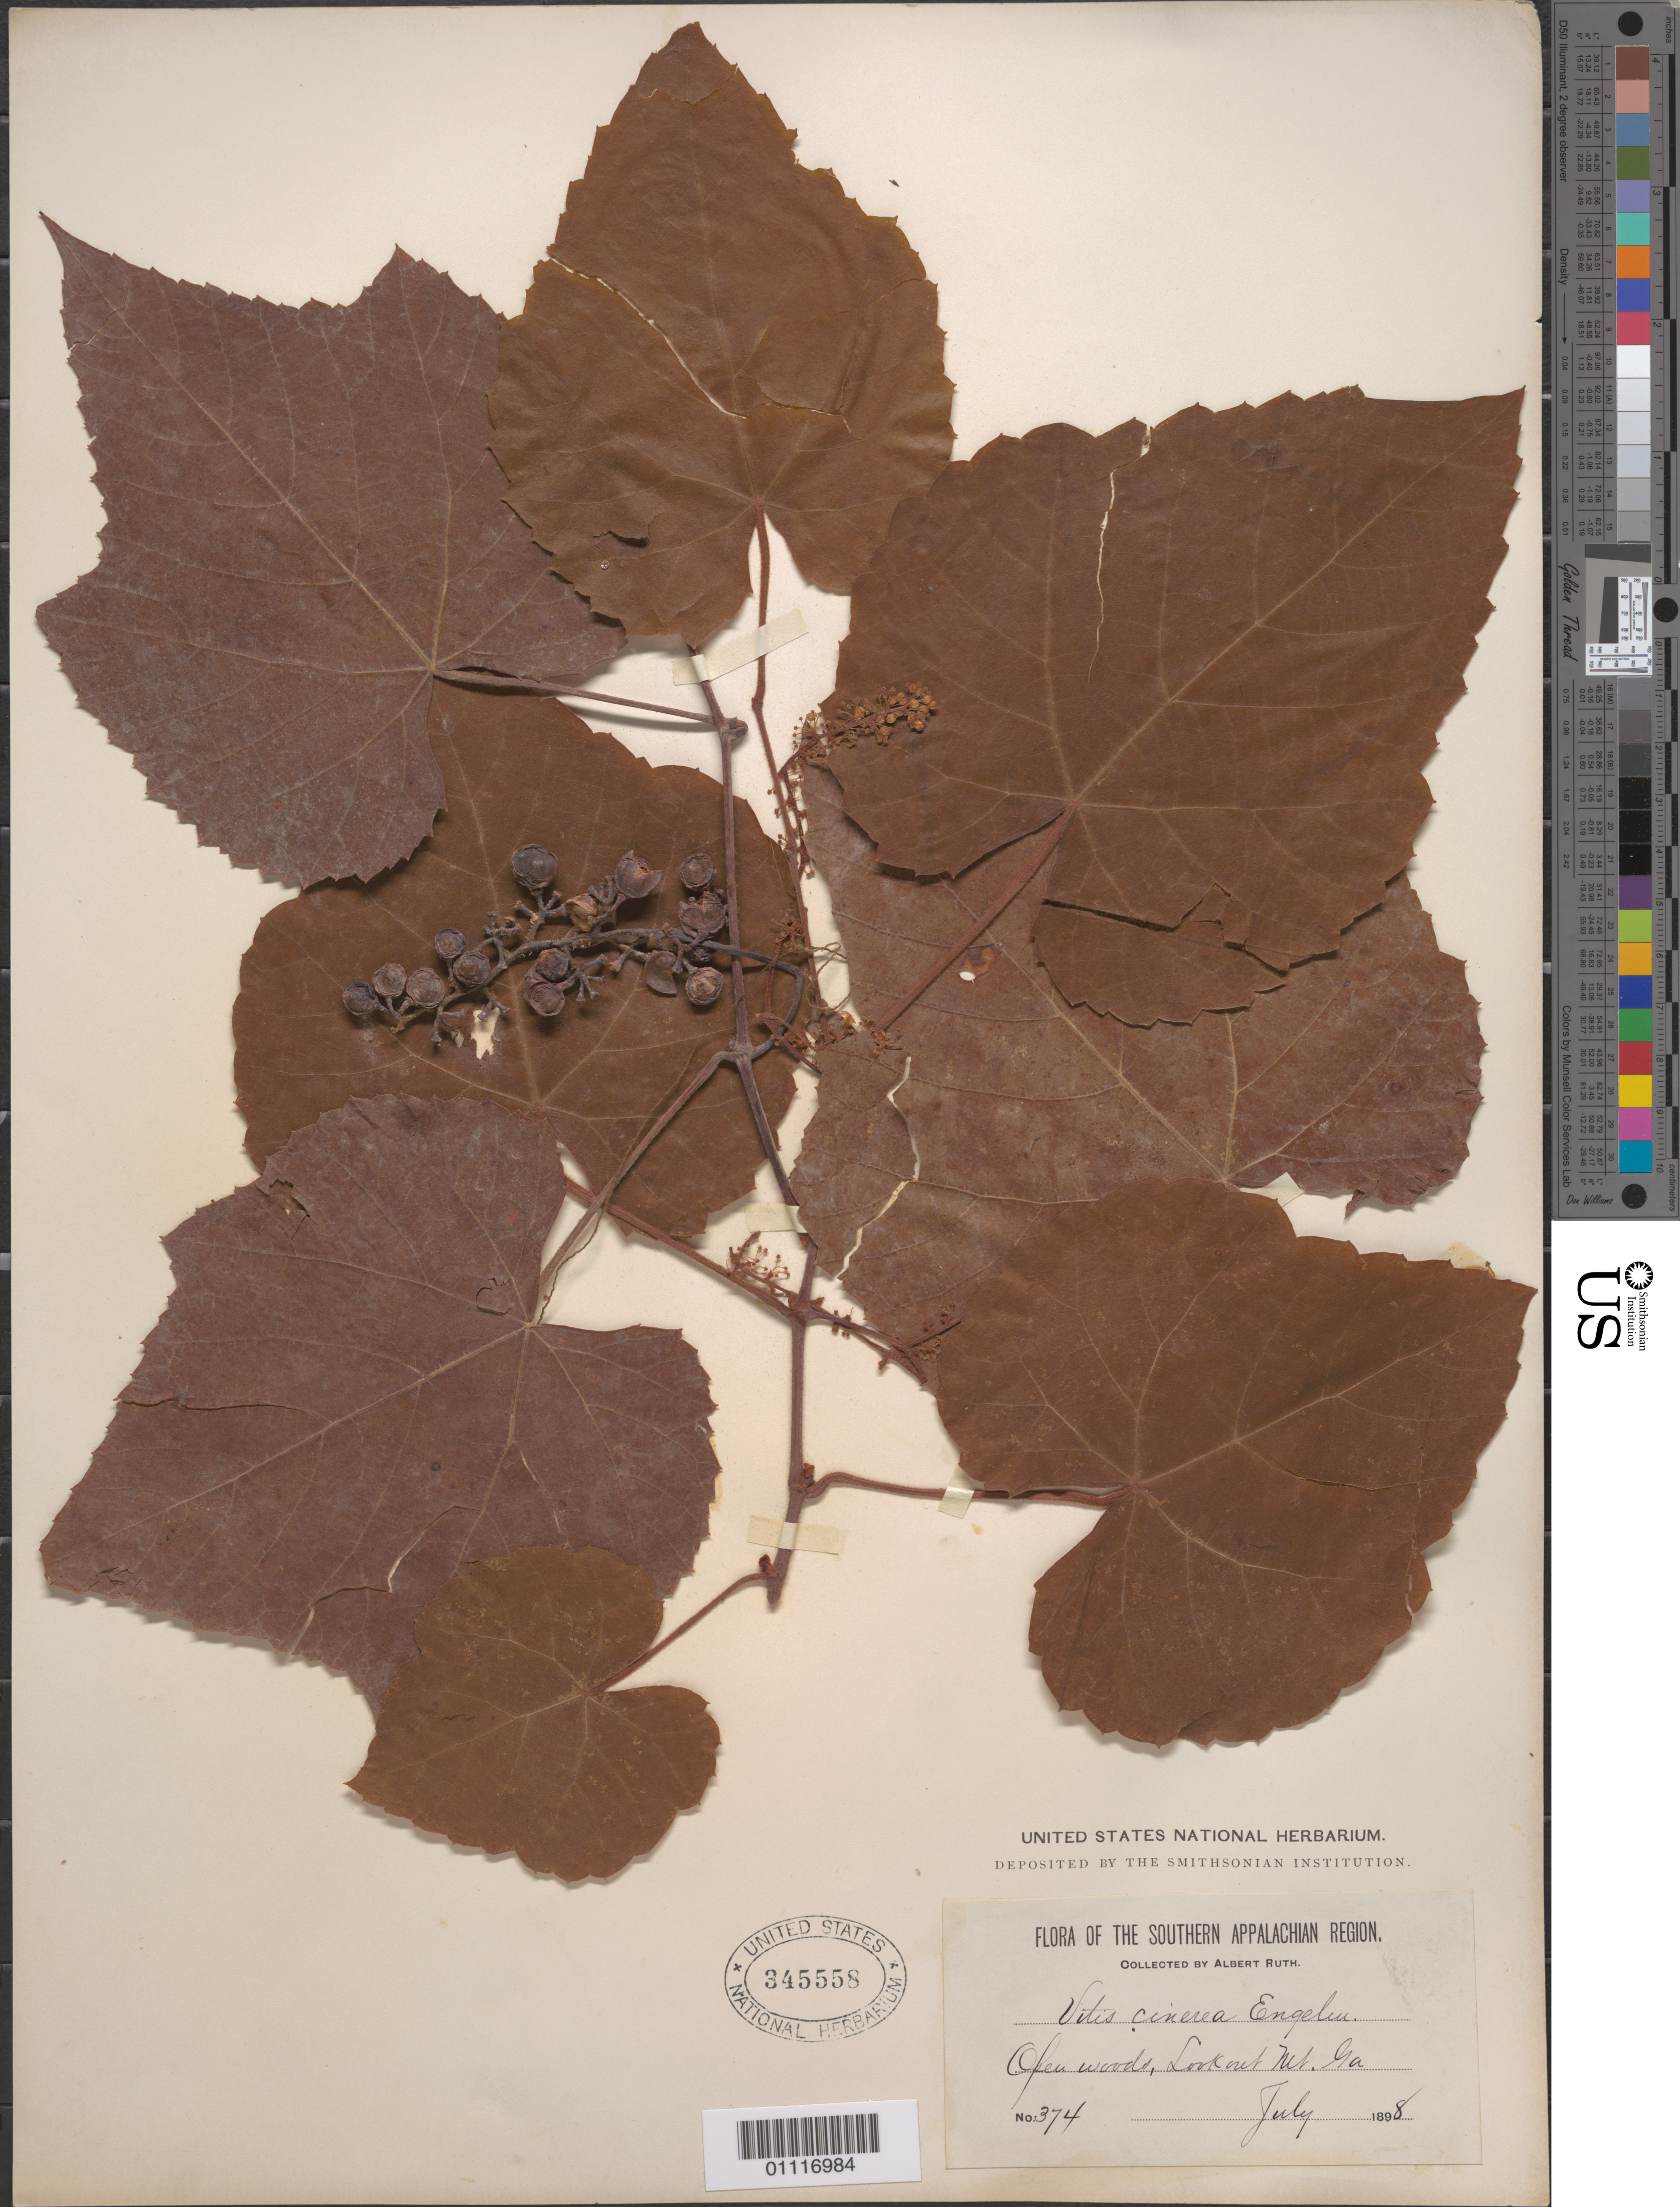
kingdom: Plantae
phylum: Tracheophyta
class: Magnoliopsida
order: Vitales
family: Vitaceae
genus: Vitis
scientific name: Vitis cinerea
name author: (Engelm.) Millardet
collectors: A. Ruth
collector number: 374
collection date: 1898-07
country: United States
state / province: Georgia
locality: Open woods, Lookout Mt.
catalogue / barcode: US 345558